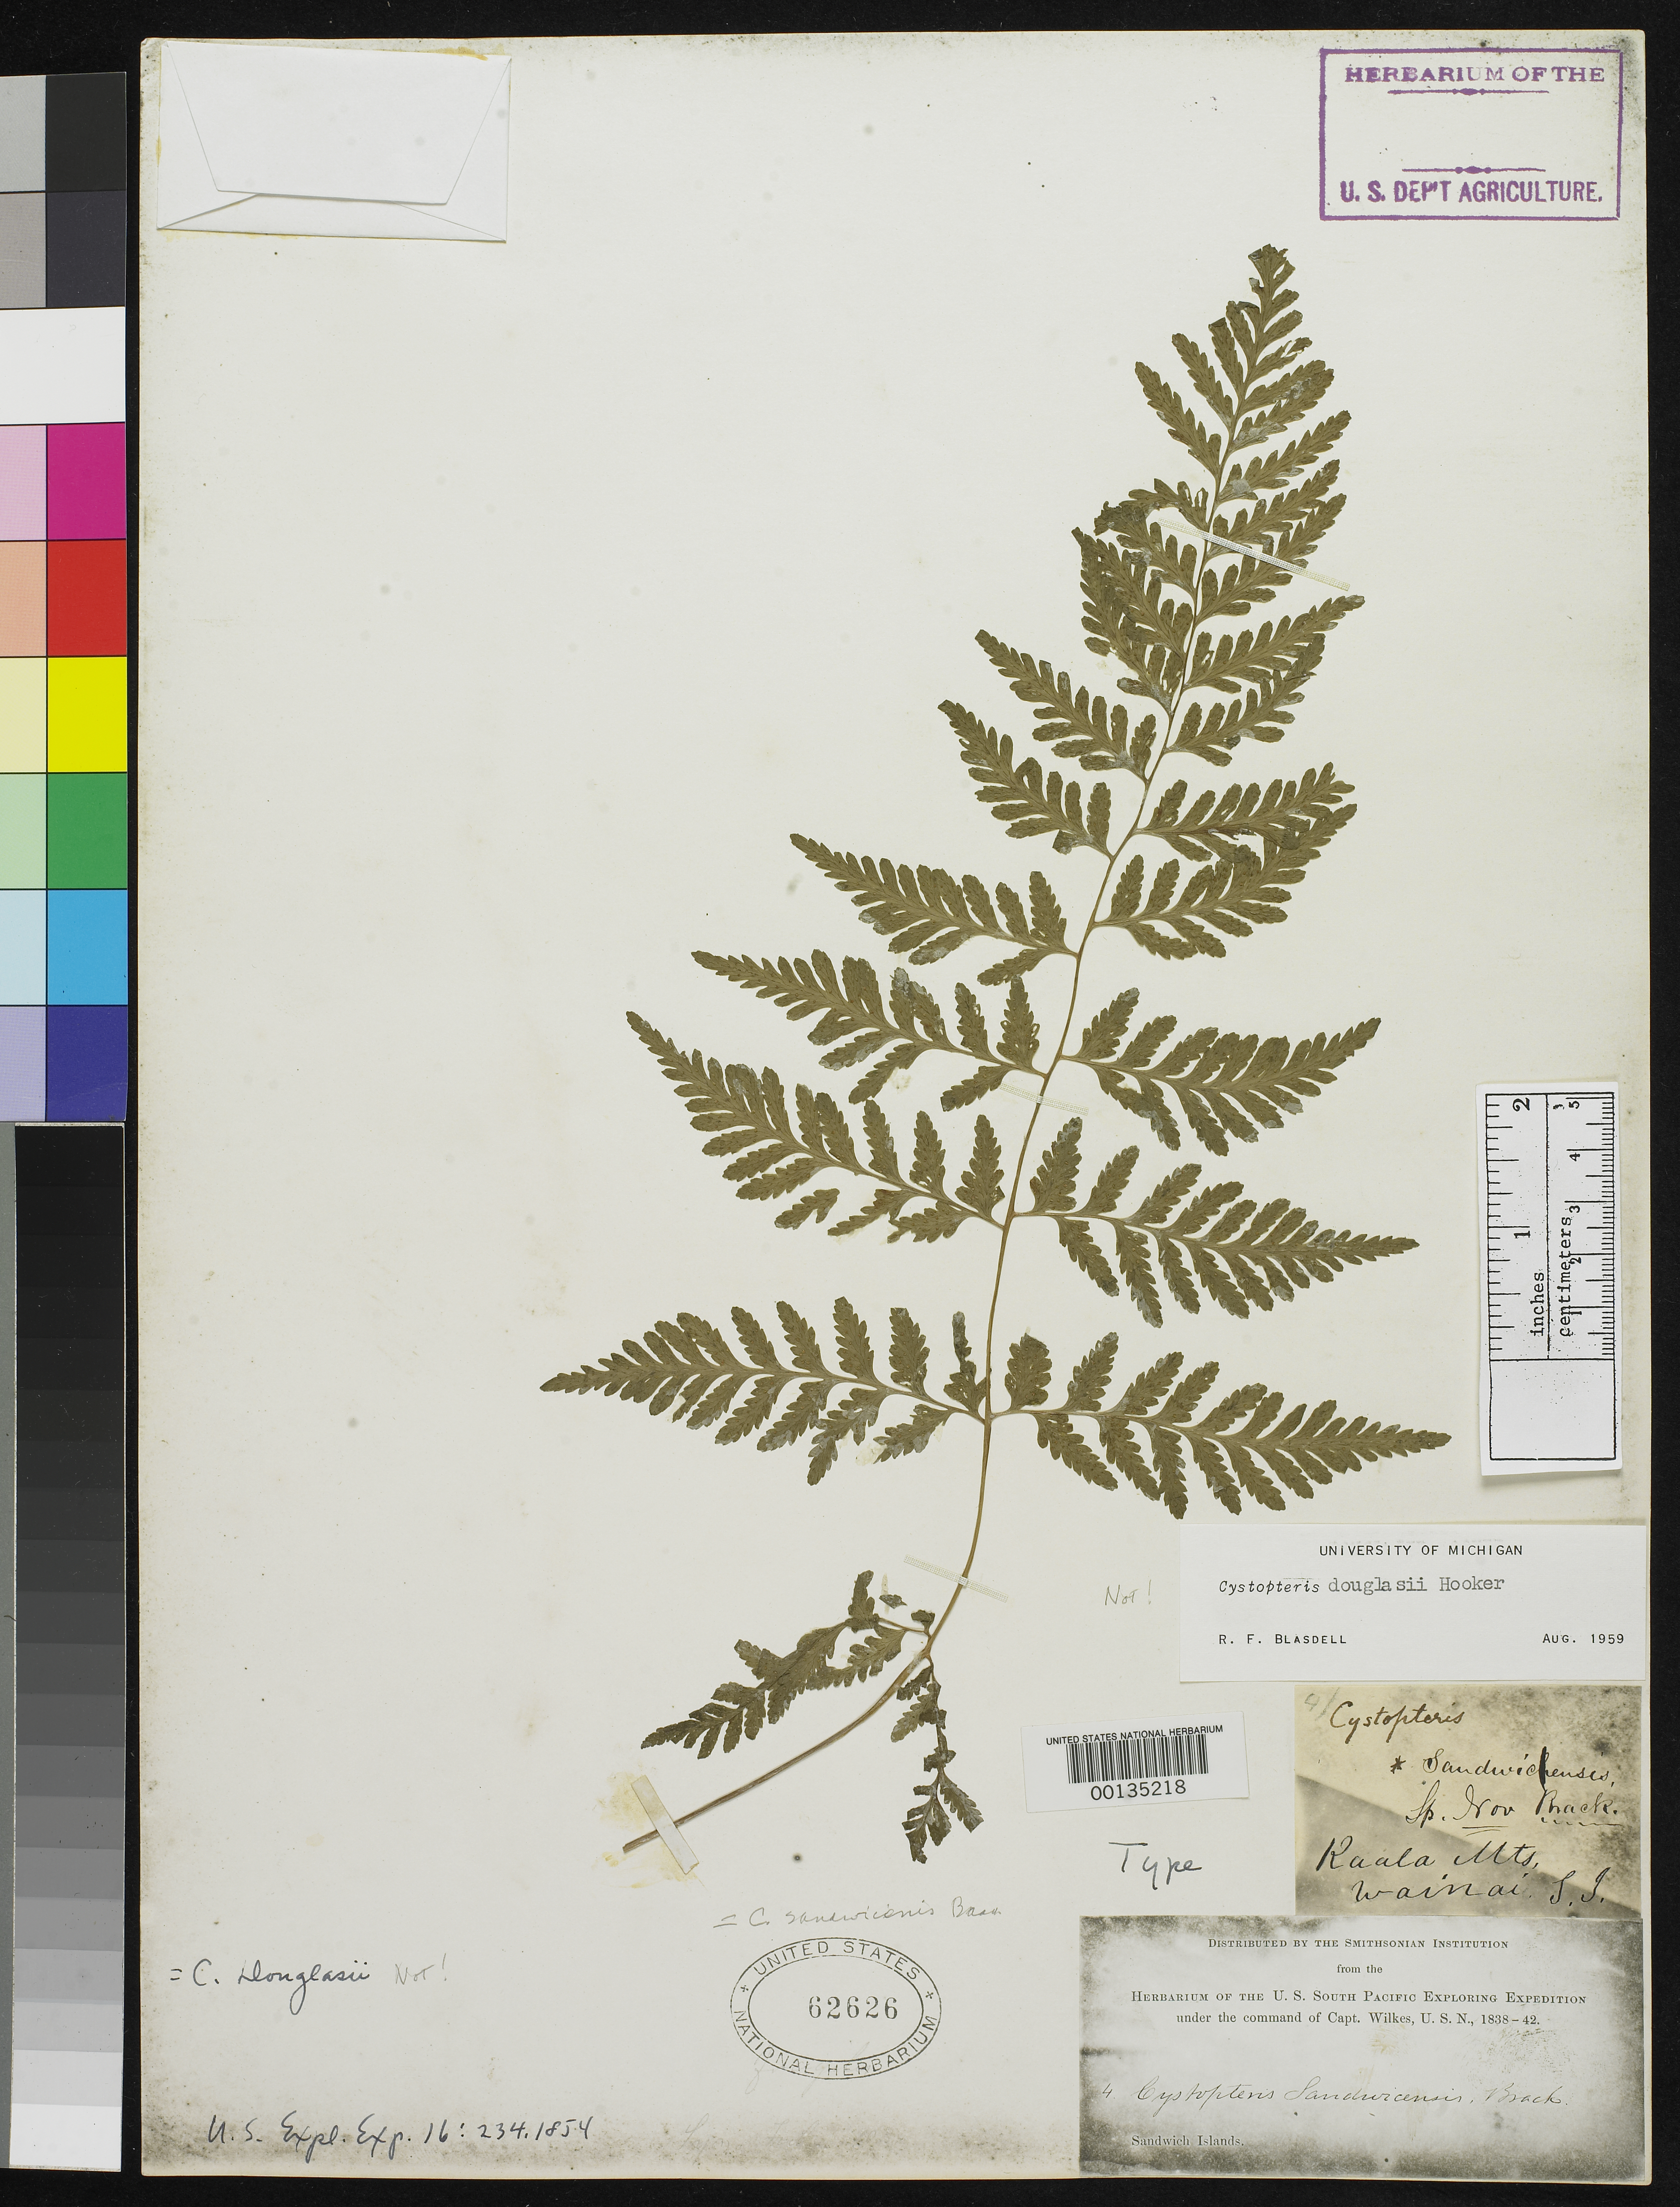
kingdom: Plantae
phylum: Tracheophyta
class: Polypodiopsida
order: Polypodiales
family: Cystopteridaceae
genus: Cystopteris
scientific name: Cystopteris sandwicensis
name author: Brack.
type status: Holotype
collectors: Wilkes Explor. Exped.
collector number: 4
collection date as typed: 1838 to -- --- 1842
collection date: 1838/1842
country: United States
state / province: Hawaii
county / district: Hawaii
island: Hawaii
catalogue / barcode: US 62626